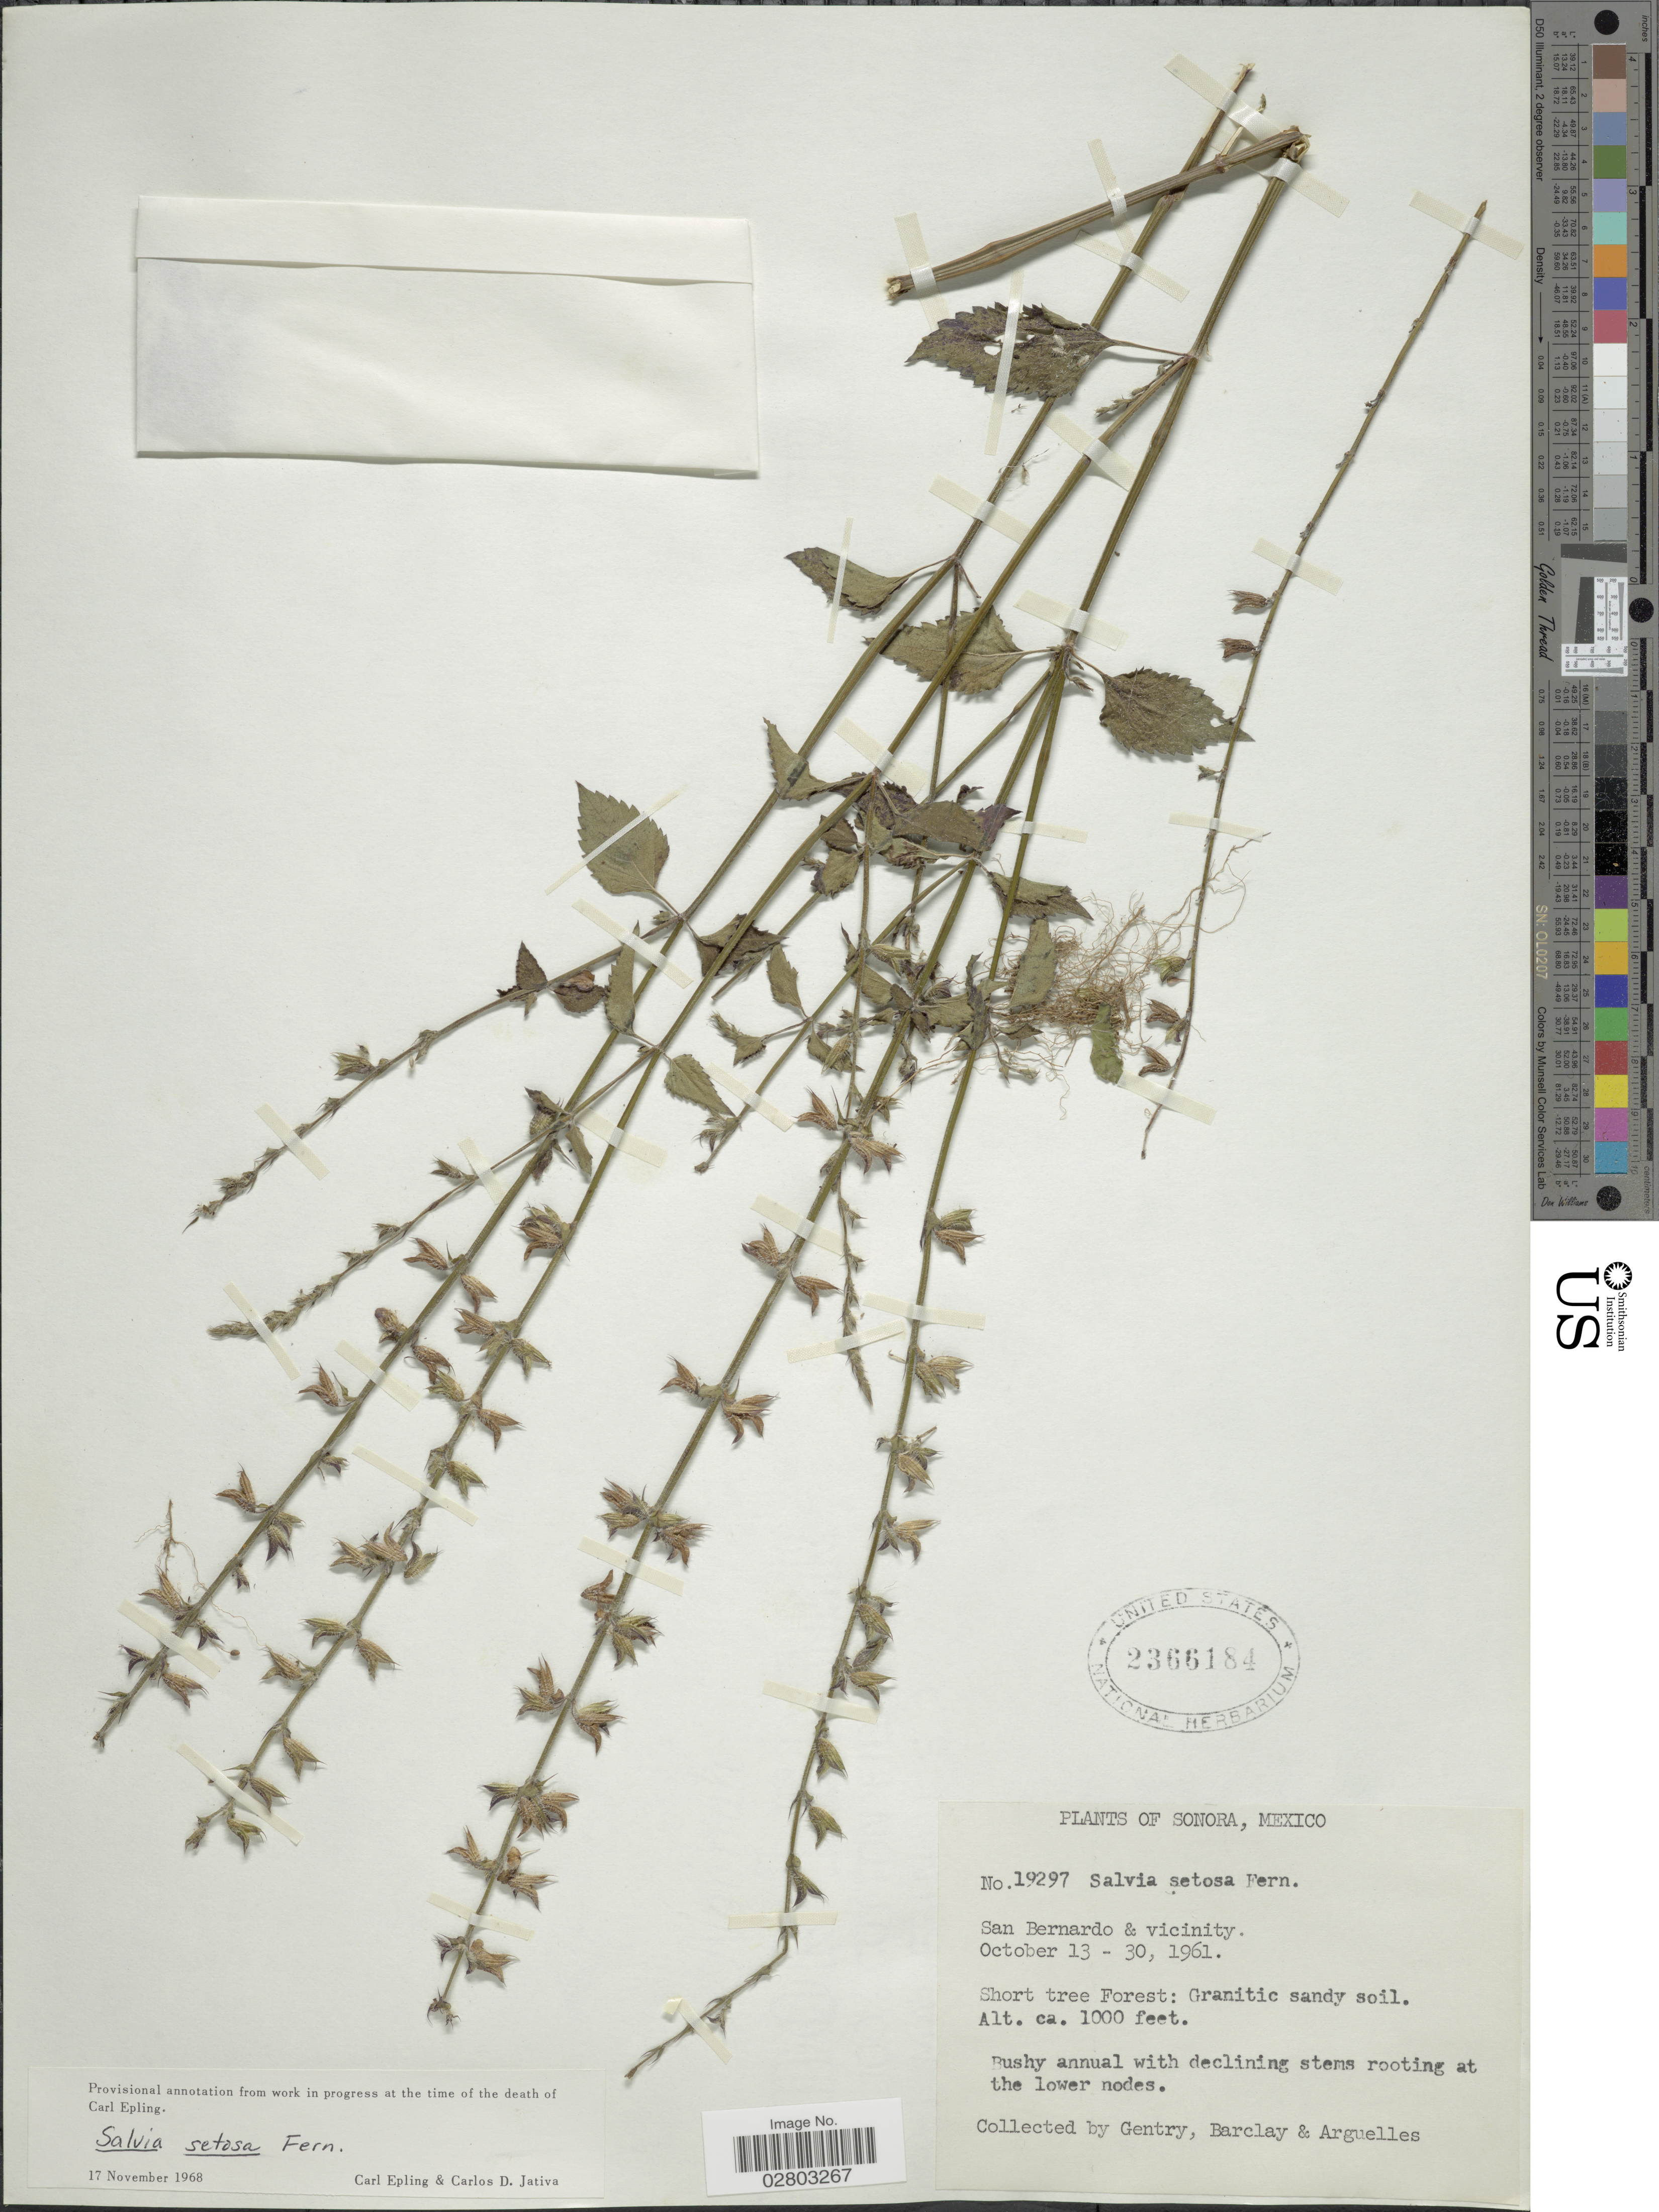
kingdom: Plantae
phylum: Tracheophyta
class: Magnoliopsida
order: Lamiales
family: Lamiaceae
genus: Salvia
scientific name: Salvia setosa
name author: Fernald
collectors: Gentry, --, -- Barclay & Arguelles, --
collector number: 19297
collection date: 1961-10-13/1961-10-30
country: Mexico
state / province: Sonora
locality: San Bernardo & vicinity.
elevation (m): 305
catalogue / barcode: US 2366184